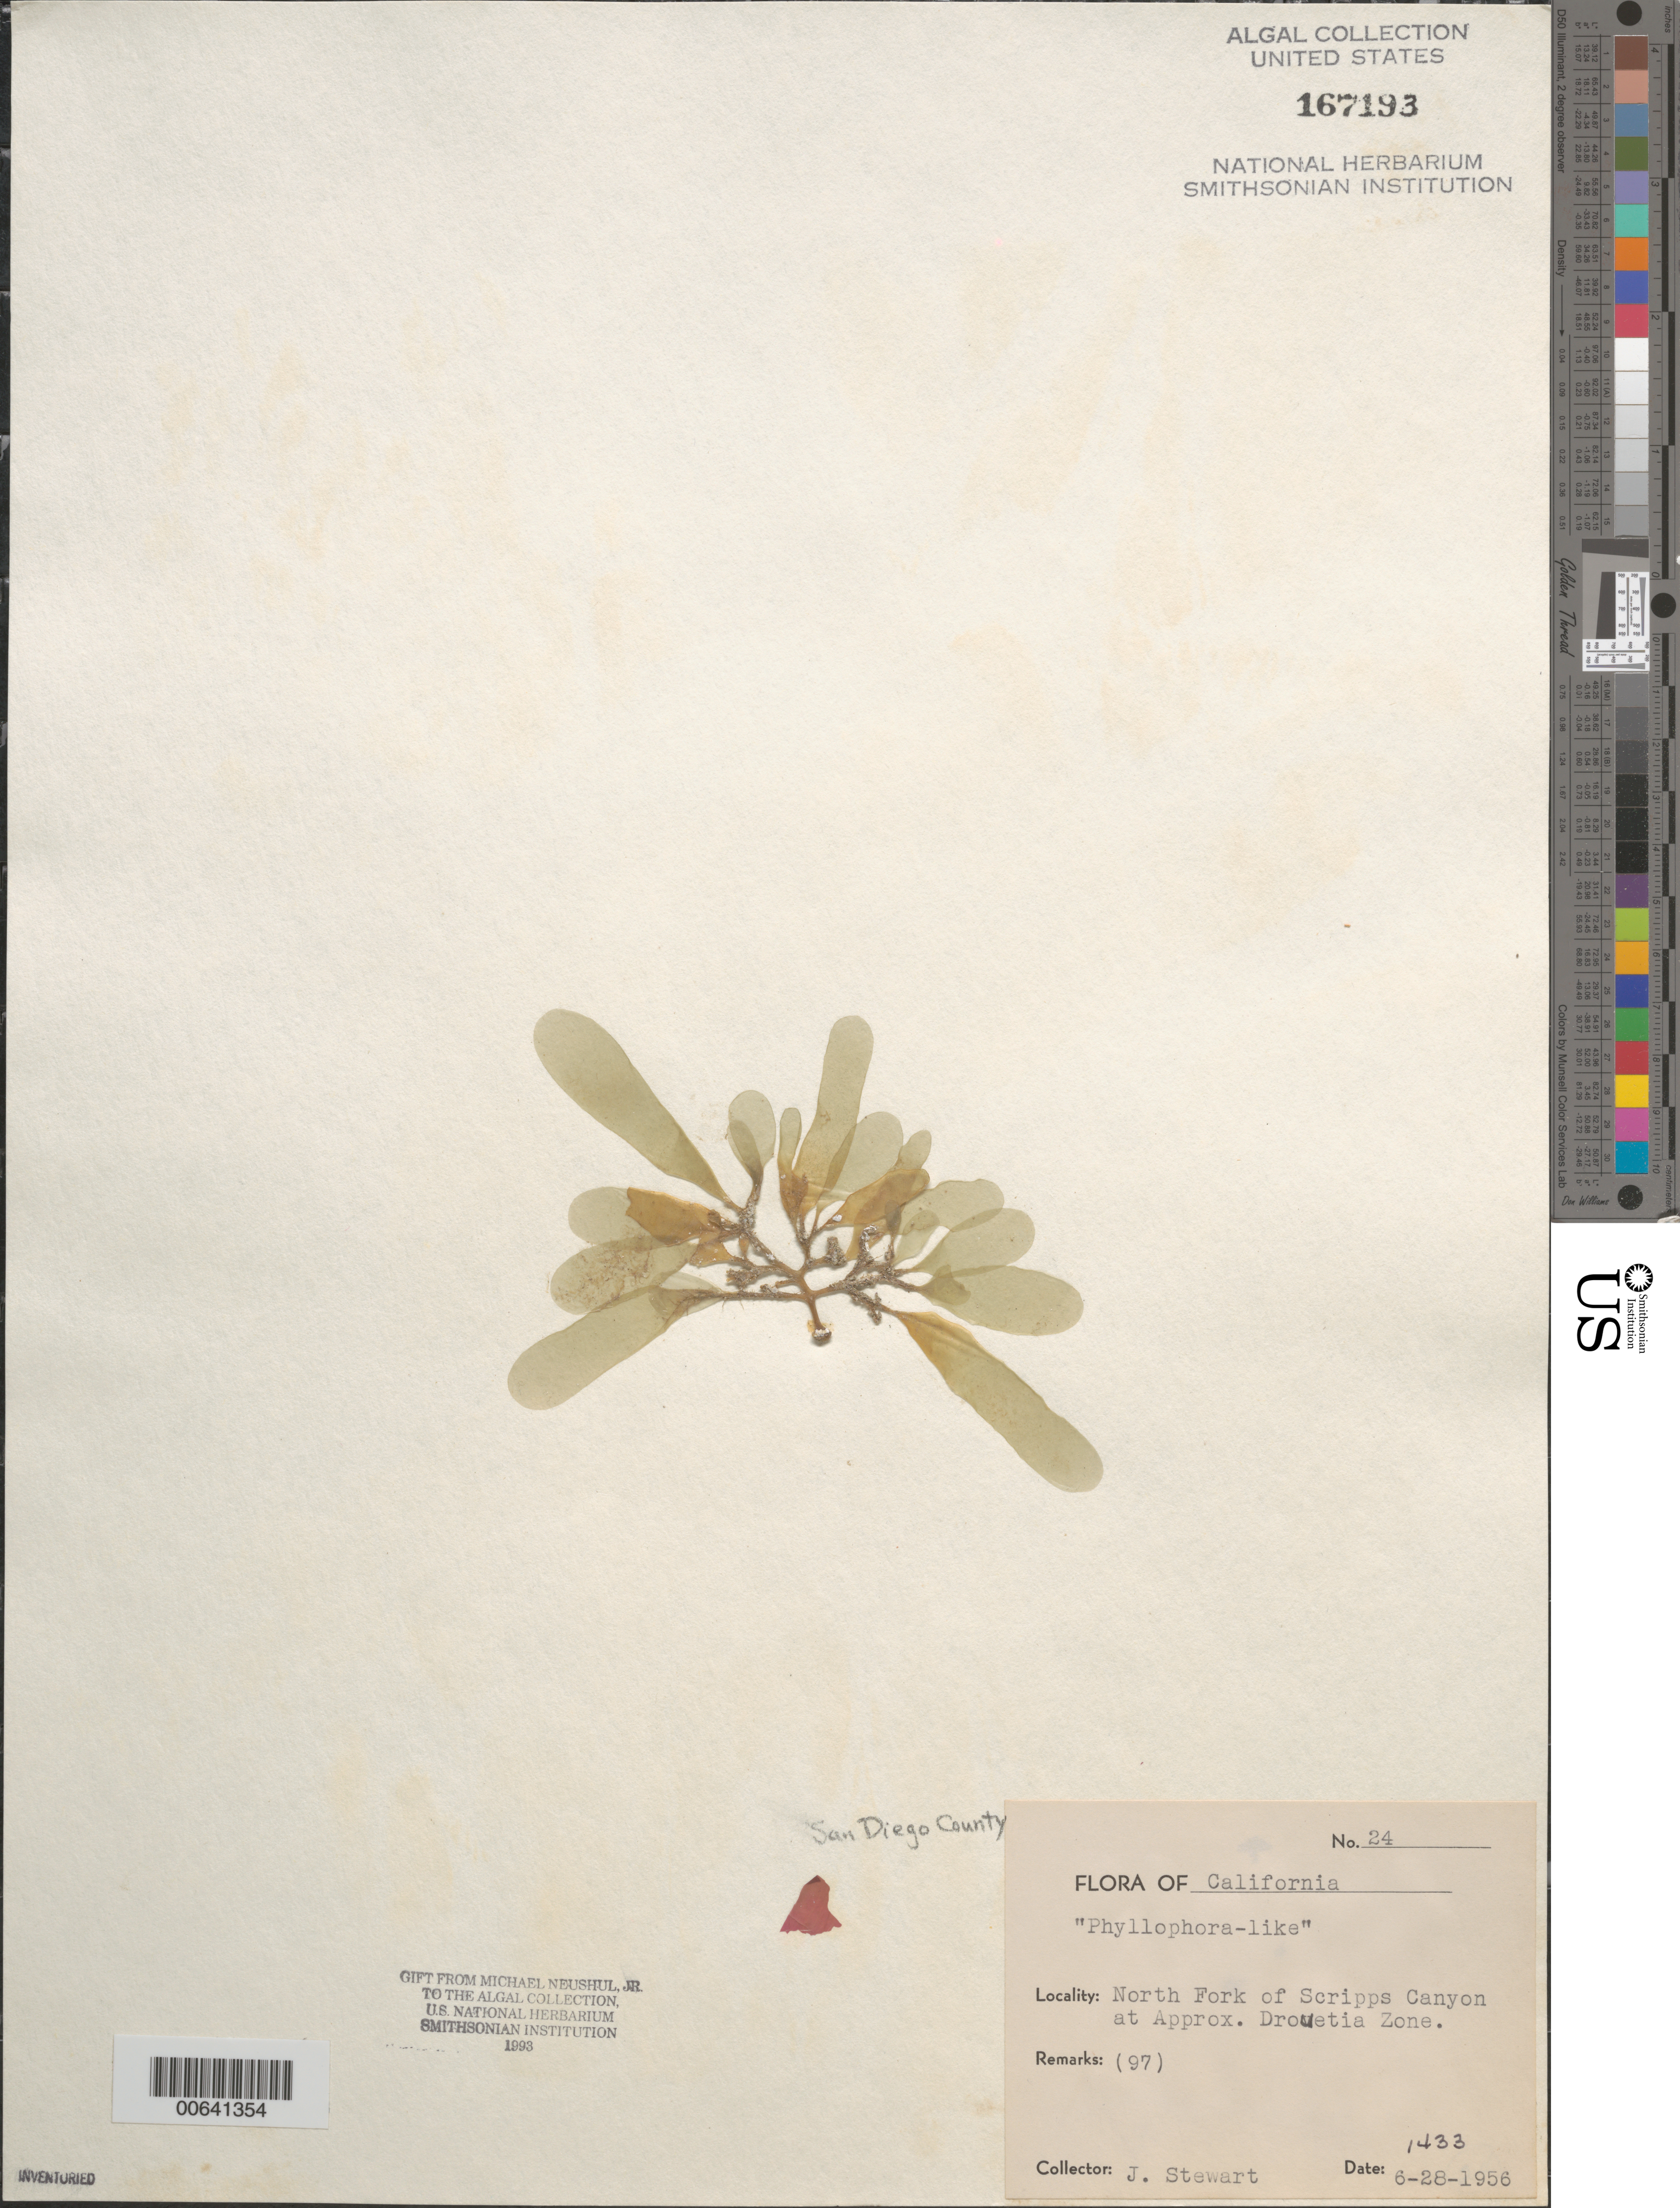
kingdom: Plantae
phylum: Rhodophyta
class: Florideophyceae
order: Gigartinales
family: Phyllophoraceae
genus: Phyllophora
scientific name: Phyllophora sp.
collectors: J. Stewart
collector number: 24 & Neushul 1433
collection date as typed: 28 Jun 1956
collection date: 1956-06-28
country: United States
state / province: California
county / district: San Diego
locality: North Fork of Scripps Canyon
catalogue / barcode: US 167193